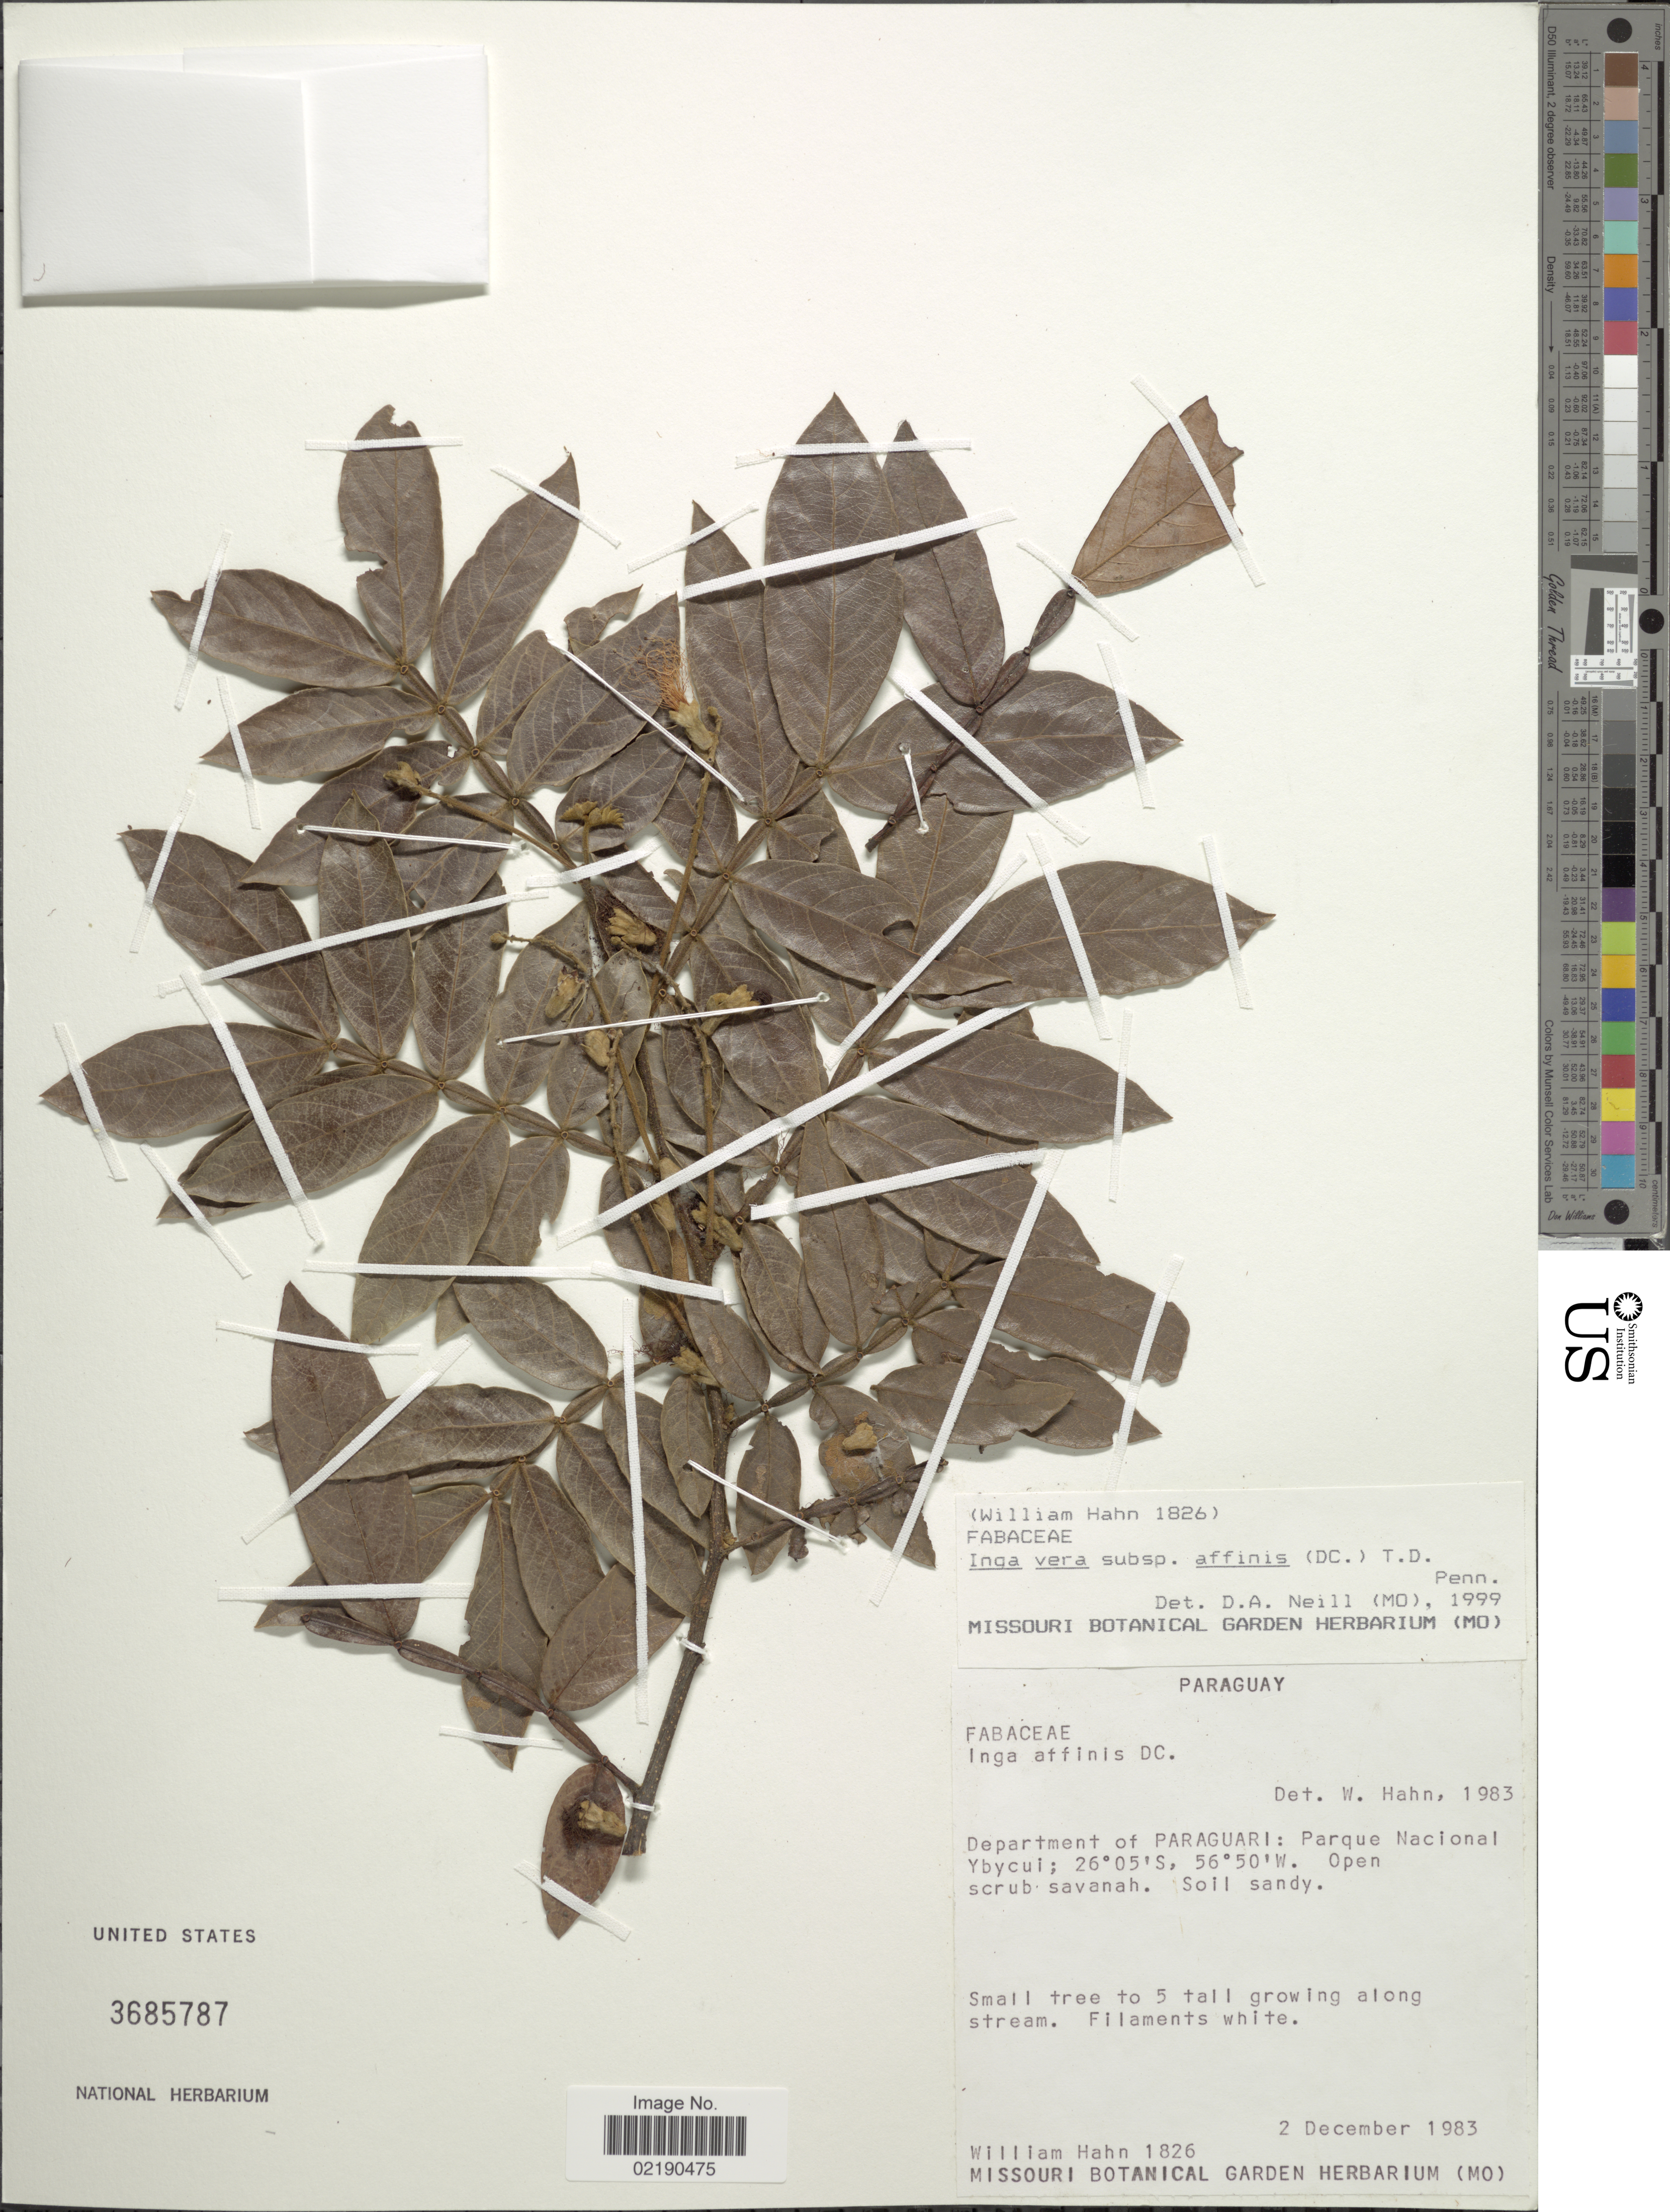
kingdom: Plantae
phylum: Tracheophyta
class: Magnoliopsida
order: Fabales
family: Fabaceae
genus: Inga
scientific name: Inga vera subsp. affinis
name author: (DC.) T.D. Penn.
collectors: W. J. Hahn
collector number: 1826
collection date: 1983-12-02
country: Paraguay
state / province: Paraguari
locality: Department of Paraguari: Parque Nacional Ybycui; open srub savanah.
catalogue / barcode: US 3685787